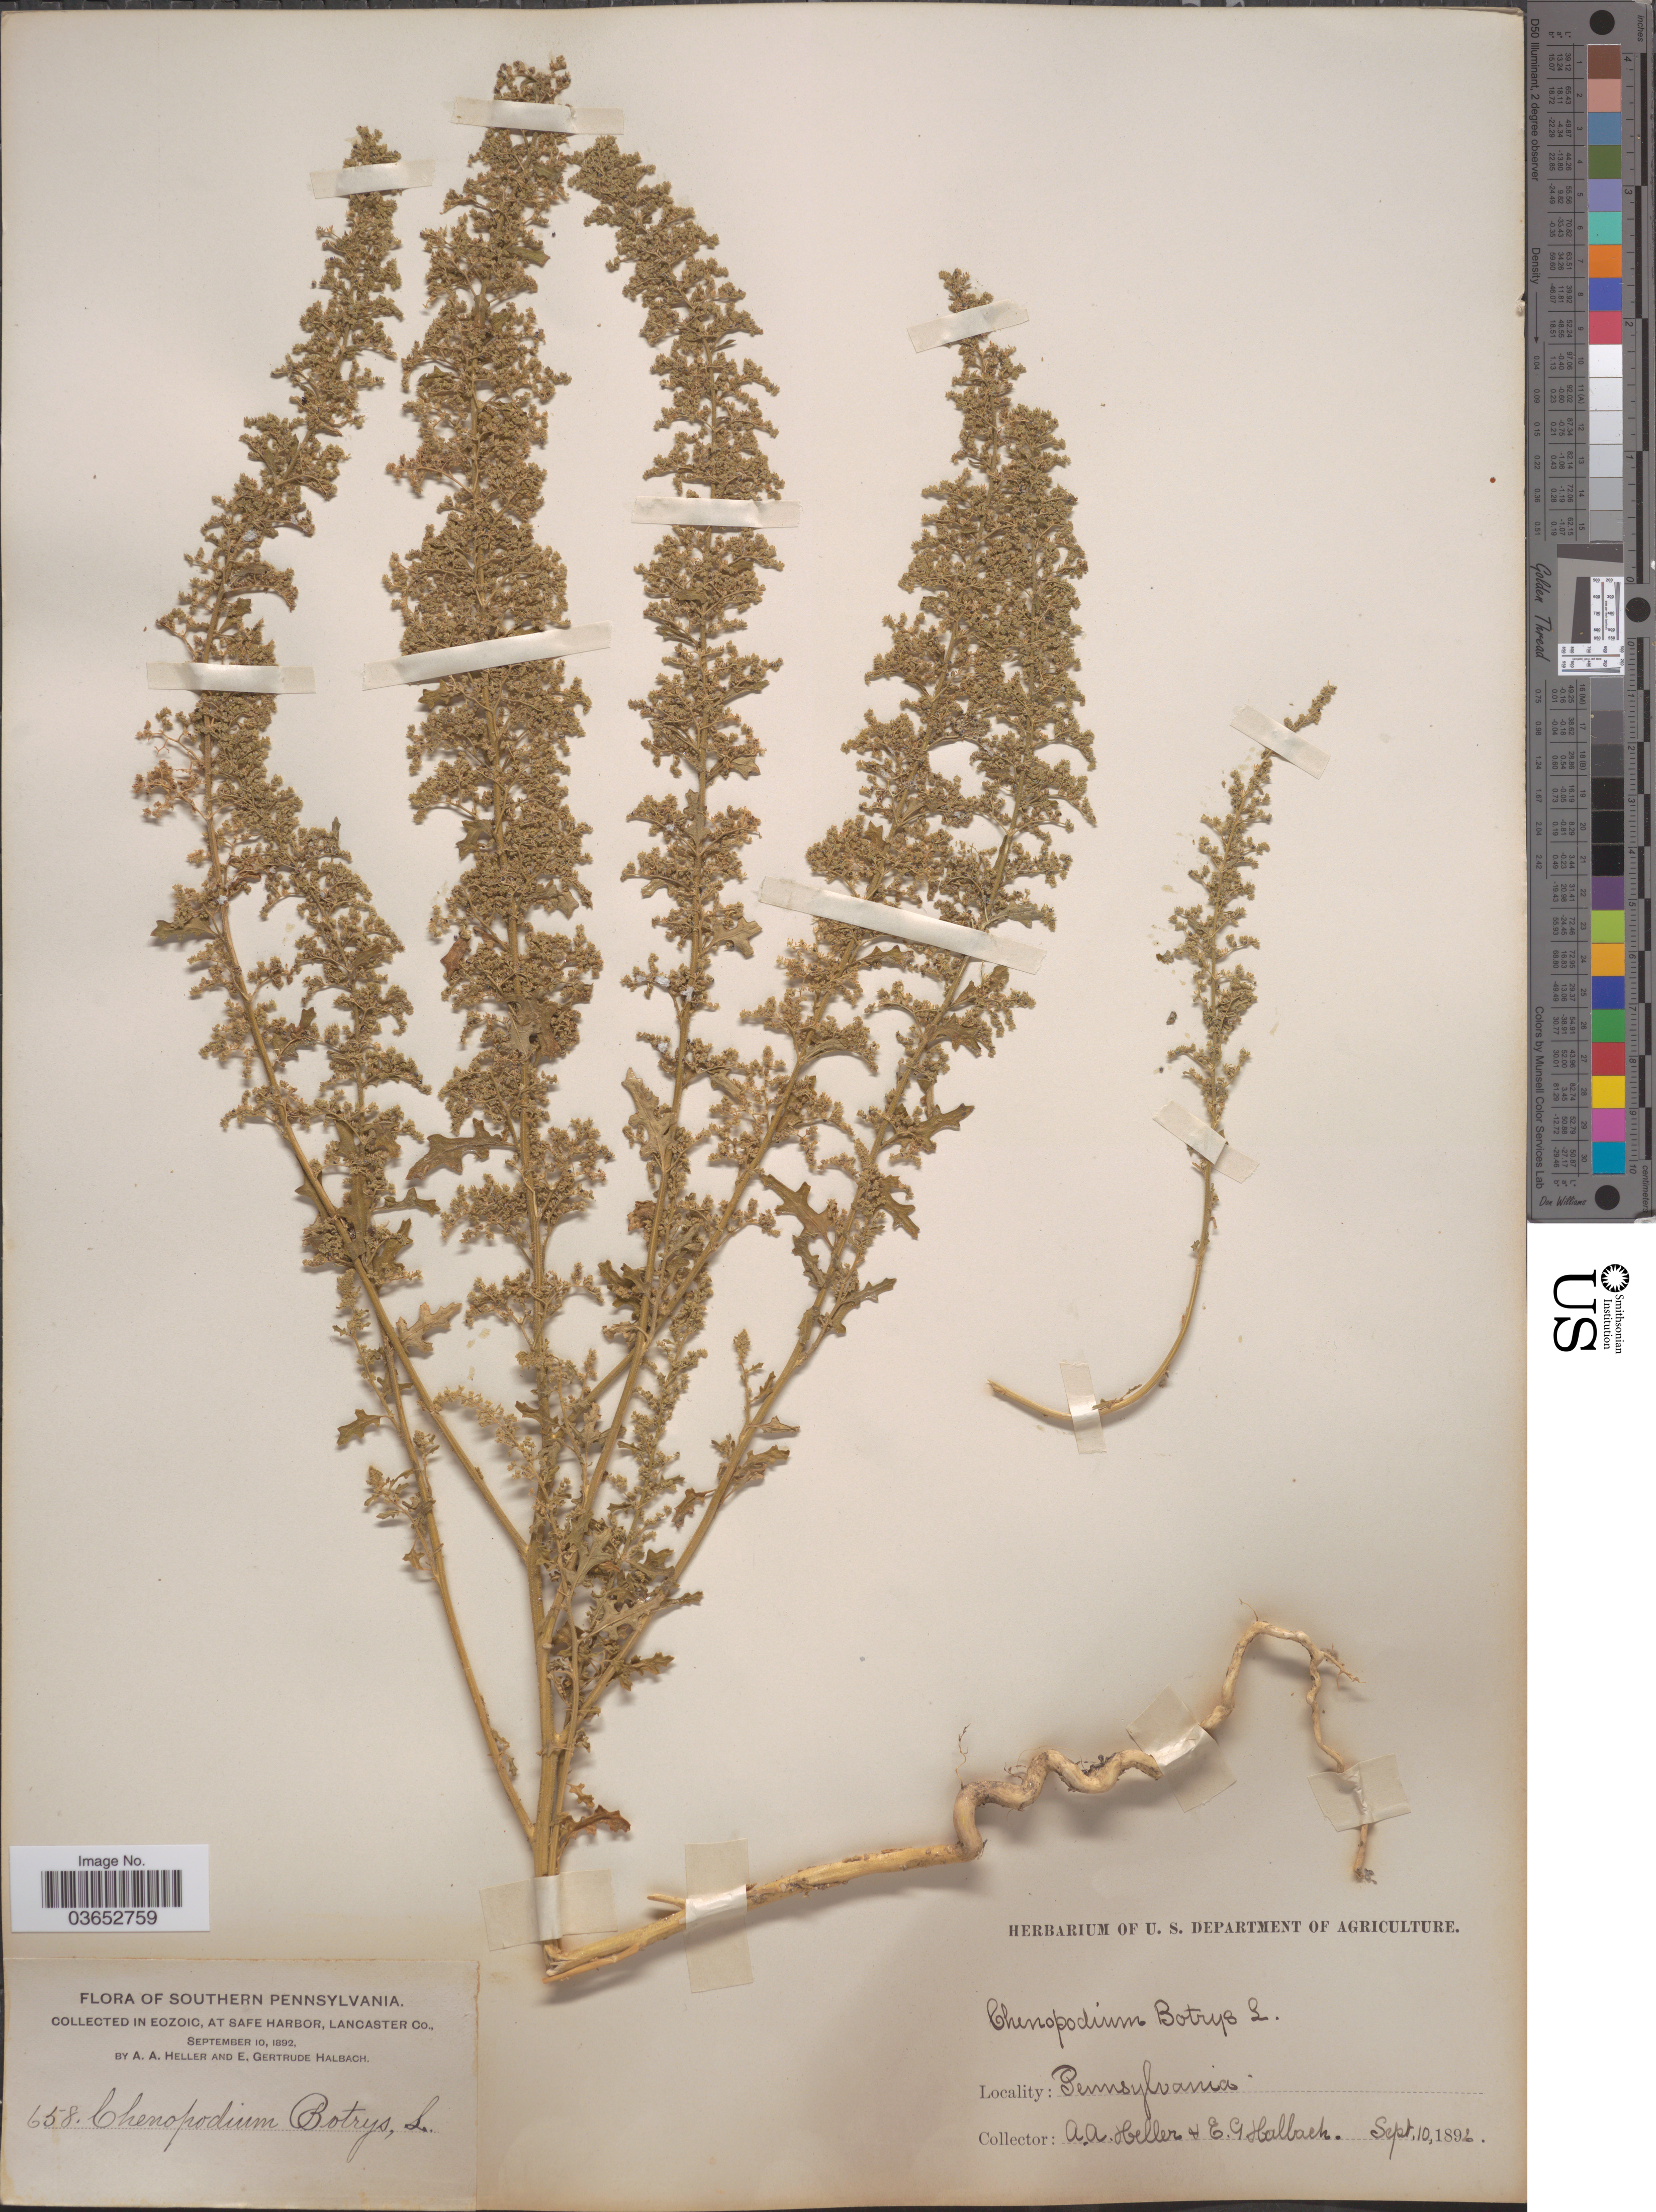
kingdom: Plantae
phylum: Tracheophyta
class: Magnoliopsida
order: Caryophyllales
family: Amaranthaceae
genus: Chenopodium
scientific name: Chenopodium botrys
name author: L.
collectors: A. A. Heller & E. G. Halbach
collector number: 658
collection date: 1892-09-10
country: United States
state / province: Pennsylvania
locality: Southern Pennsylvania. In Eozoic, at Safe Harbor, Lancaster Co.